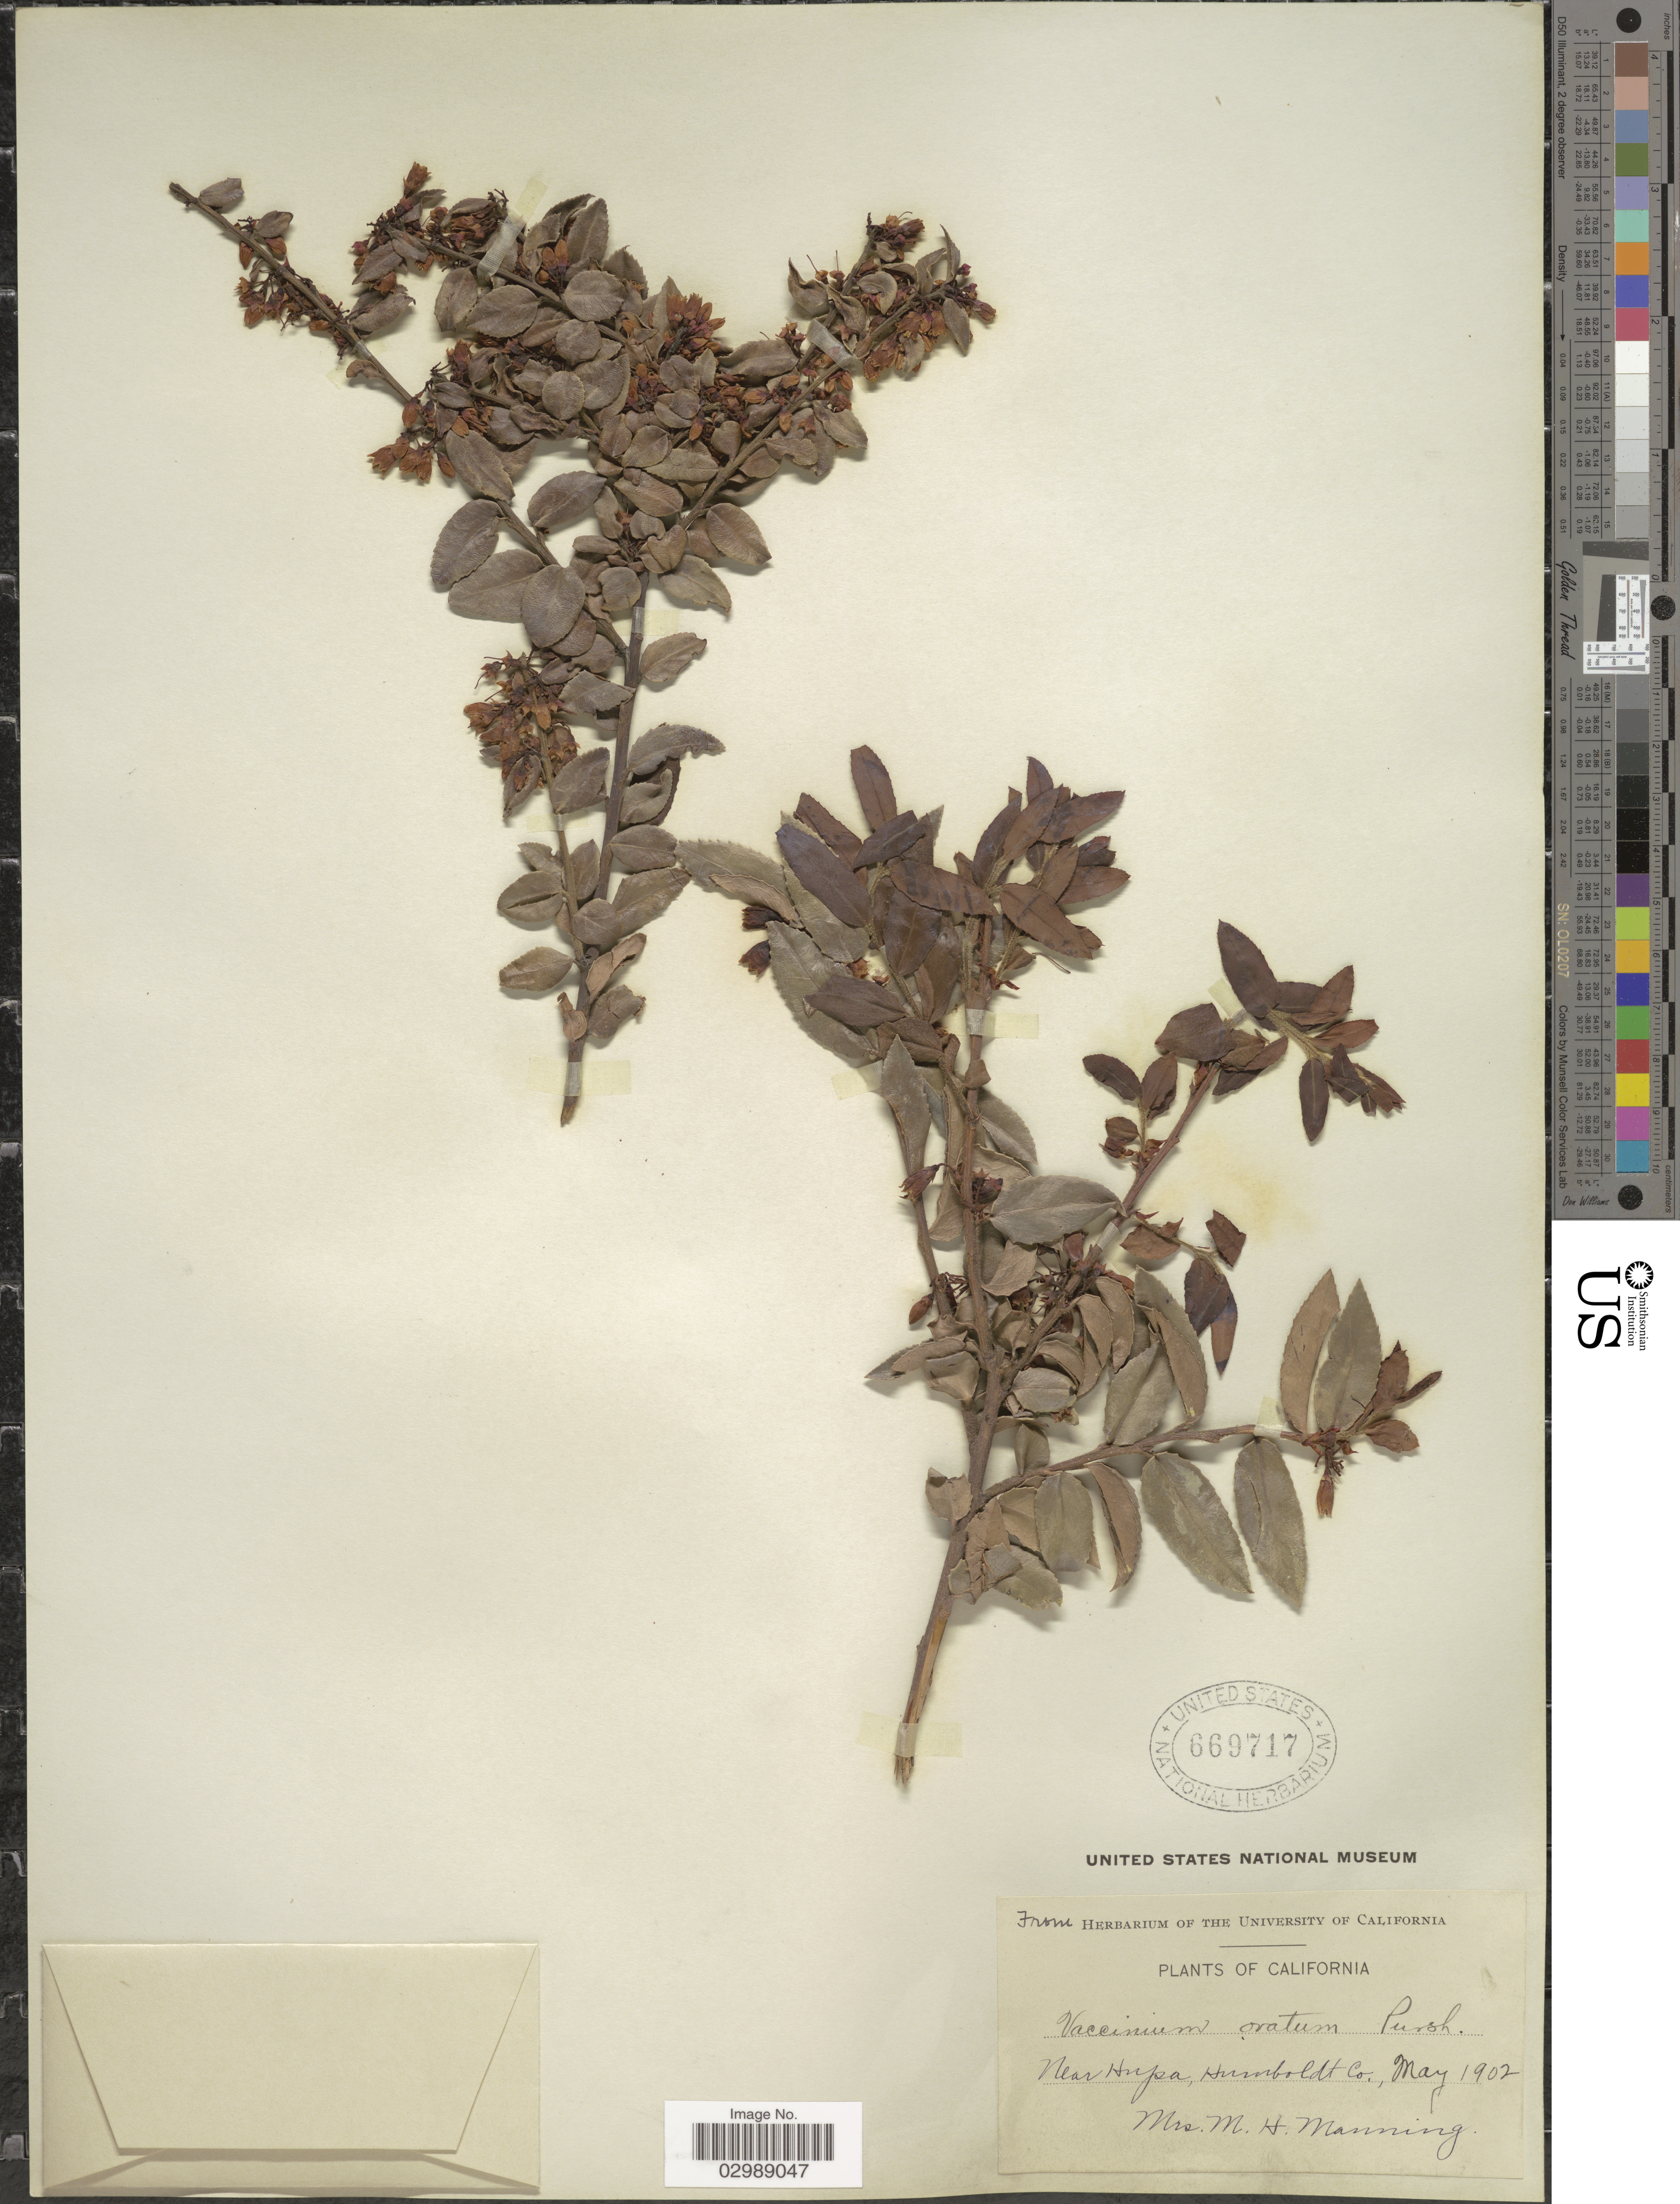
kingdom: Plantae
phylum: Tracheophyta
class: Magnoliopsida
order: Ericales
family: Ericaceae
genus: Vaccinium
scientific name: Vaccinium ovatum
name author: Pursh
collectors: M. Manning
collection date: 1902-05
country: United States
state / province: California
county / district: Humboldt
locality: Near Hupa, Humboldt Co.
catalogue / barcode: US 669717